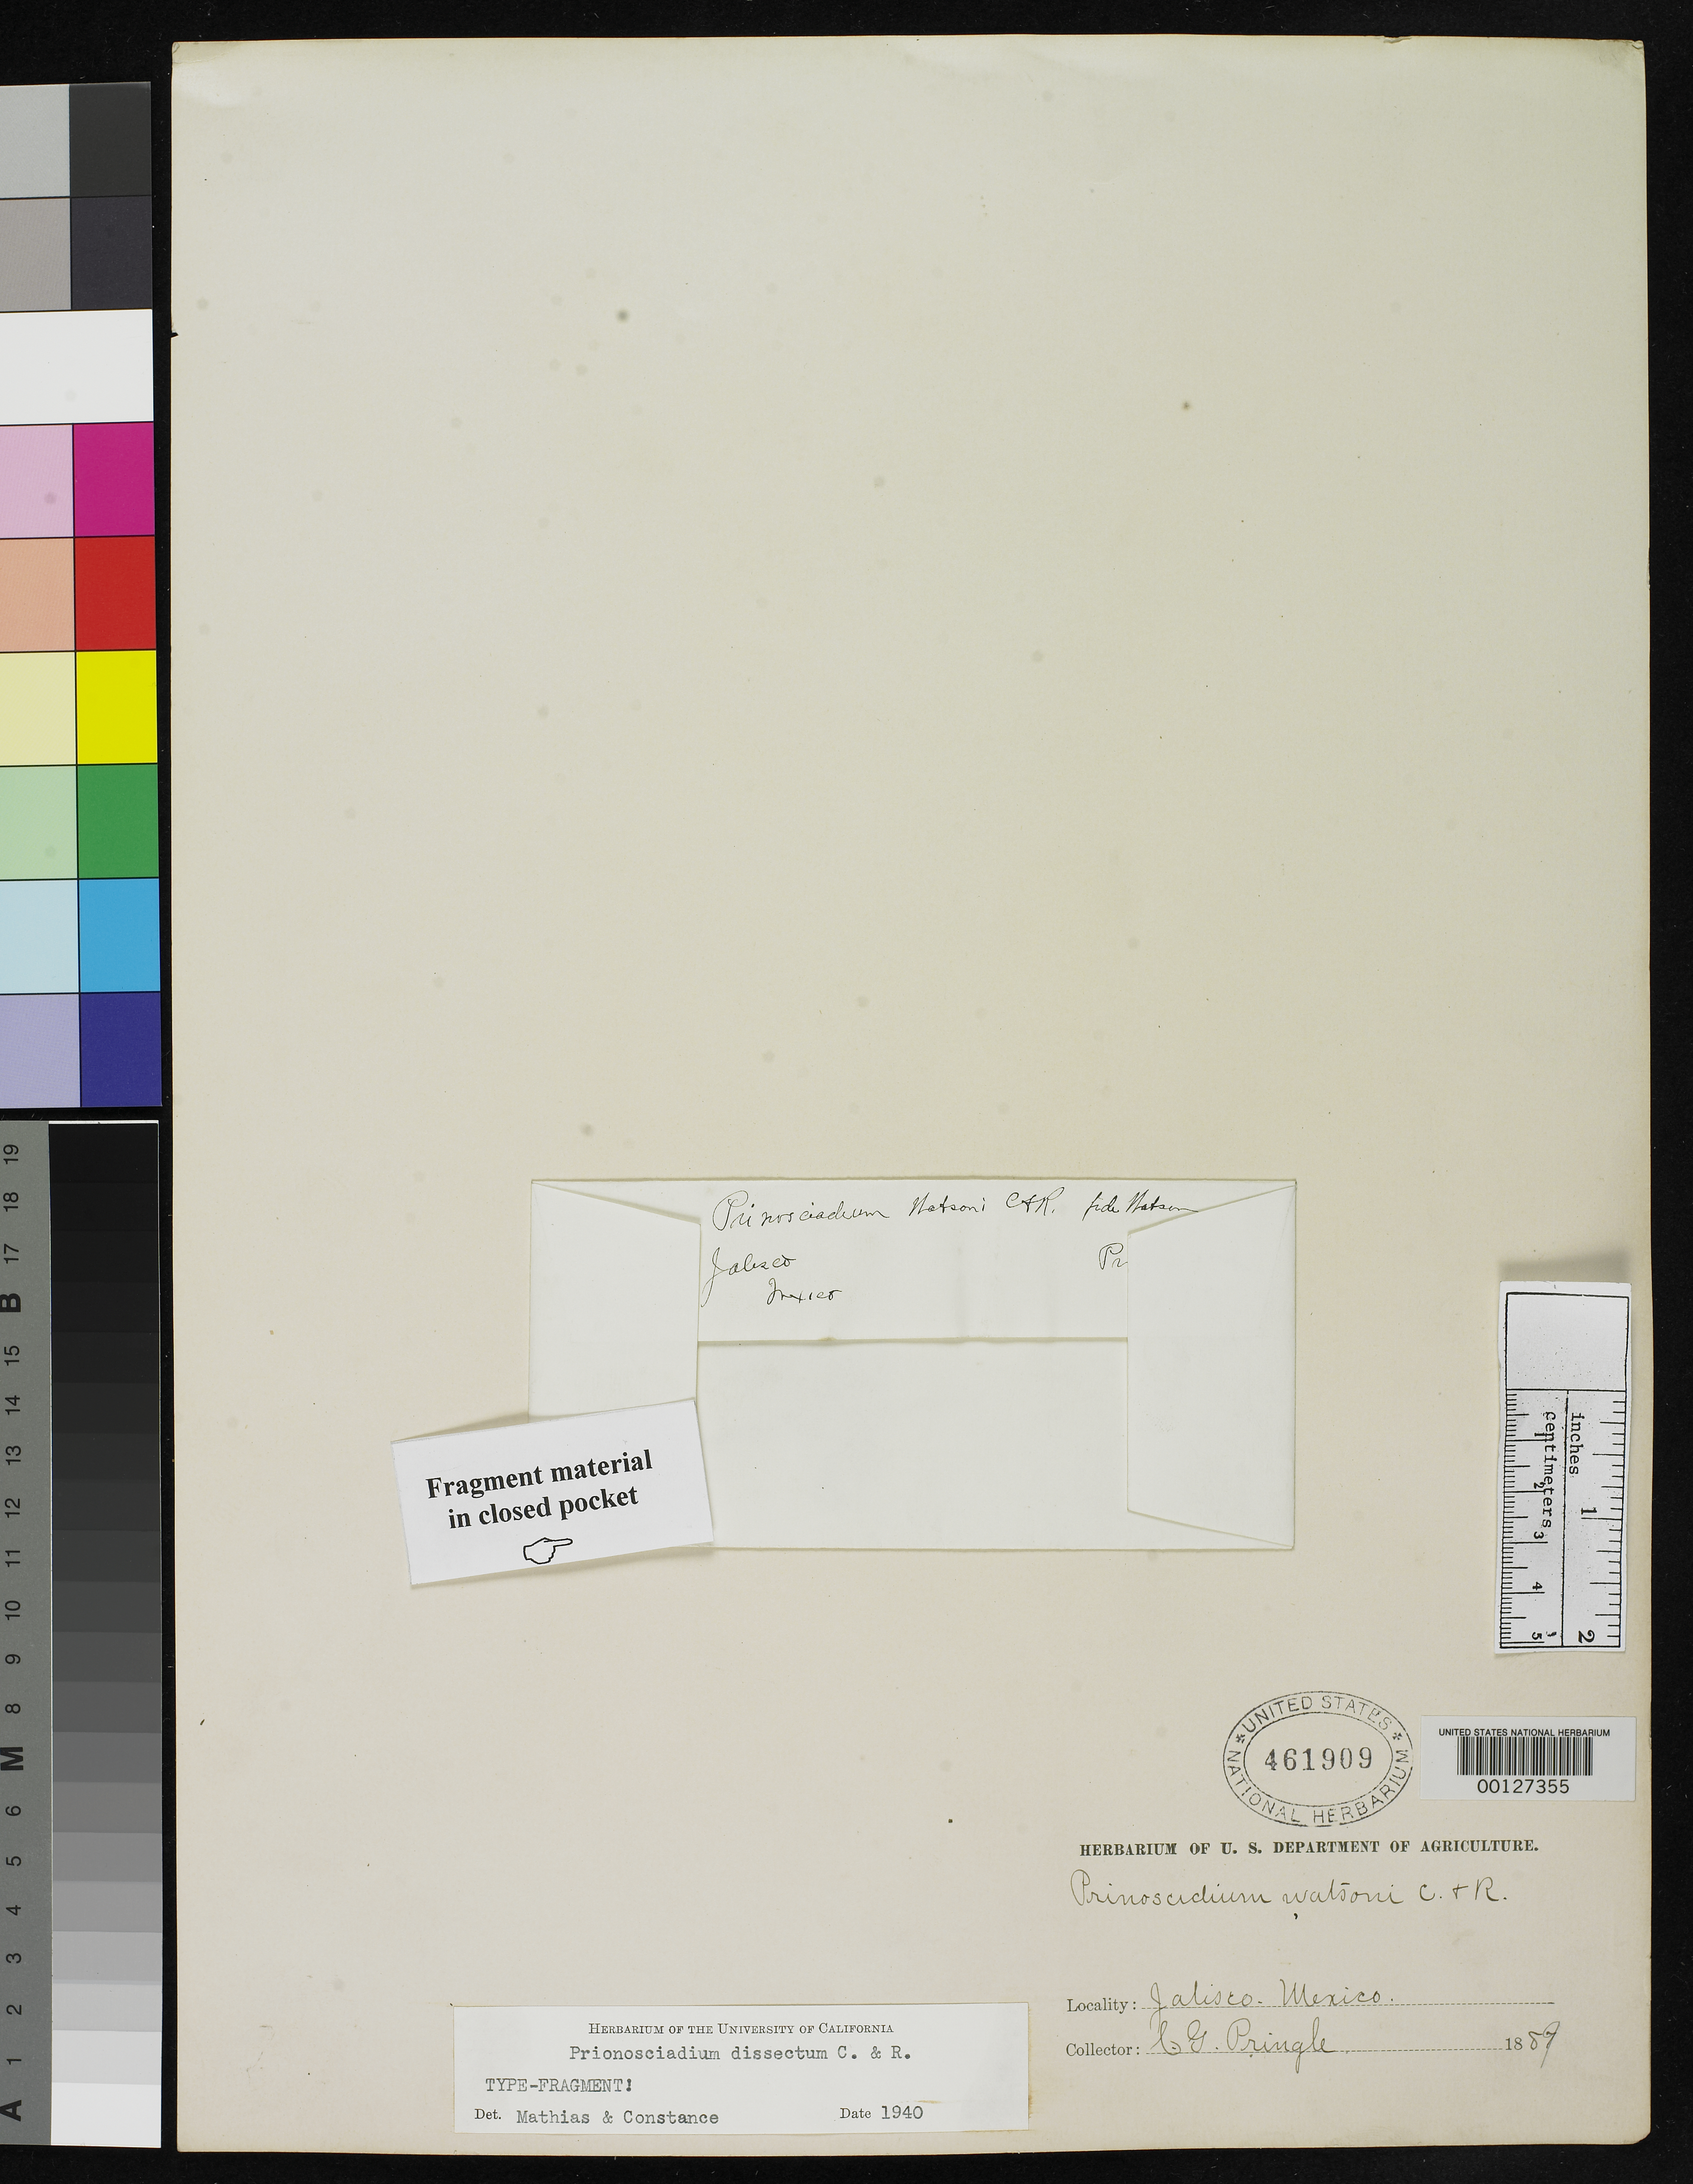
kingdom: Plantae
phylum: Tracheophyta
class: Magnoliopsida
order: Apiales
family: Apiaceae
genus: Prionosciadium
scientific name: Prionosciadium dissectum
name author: J.M. Coult. & Rose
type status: Syntype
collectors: C. G. Pringle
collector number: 3002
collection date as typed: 1889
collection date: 1889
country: Mexico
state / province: Jalisco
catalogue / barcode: US 461909